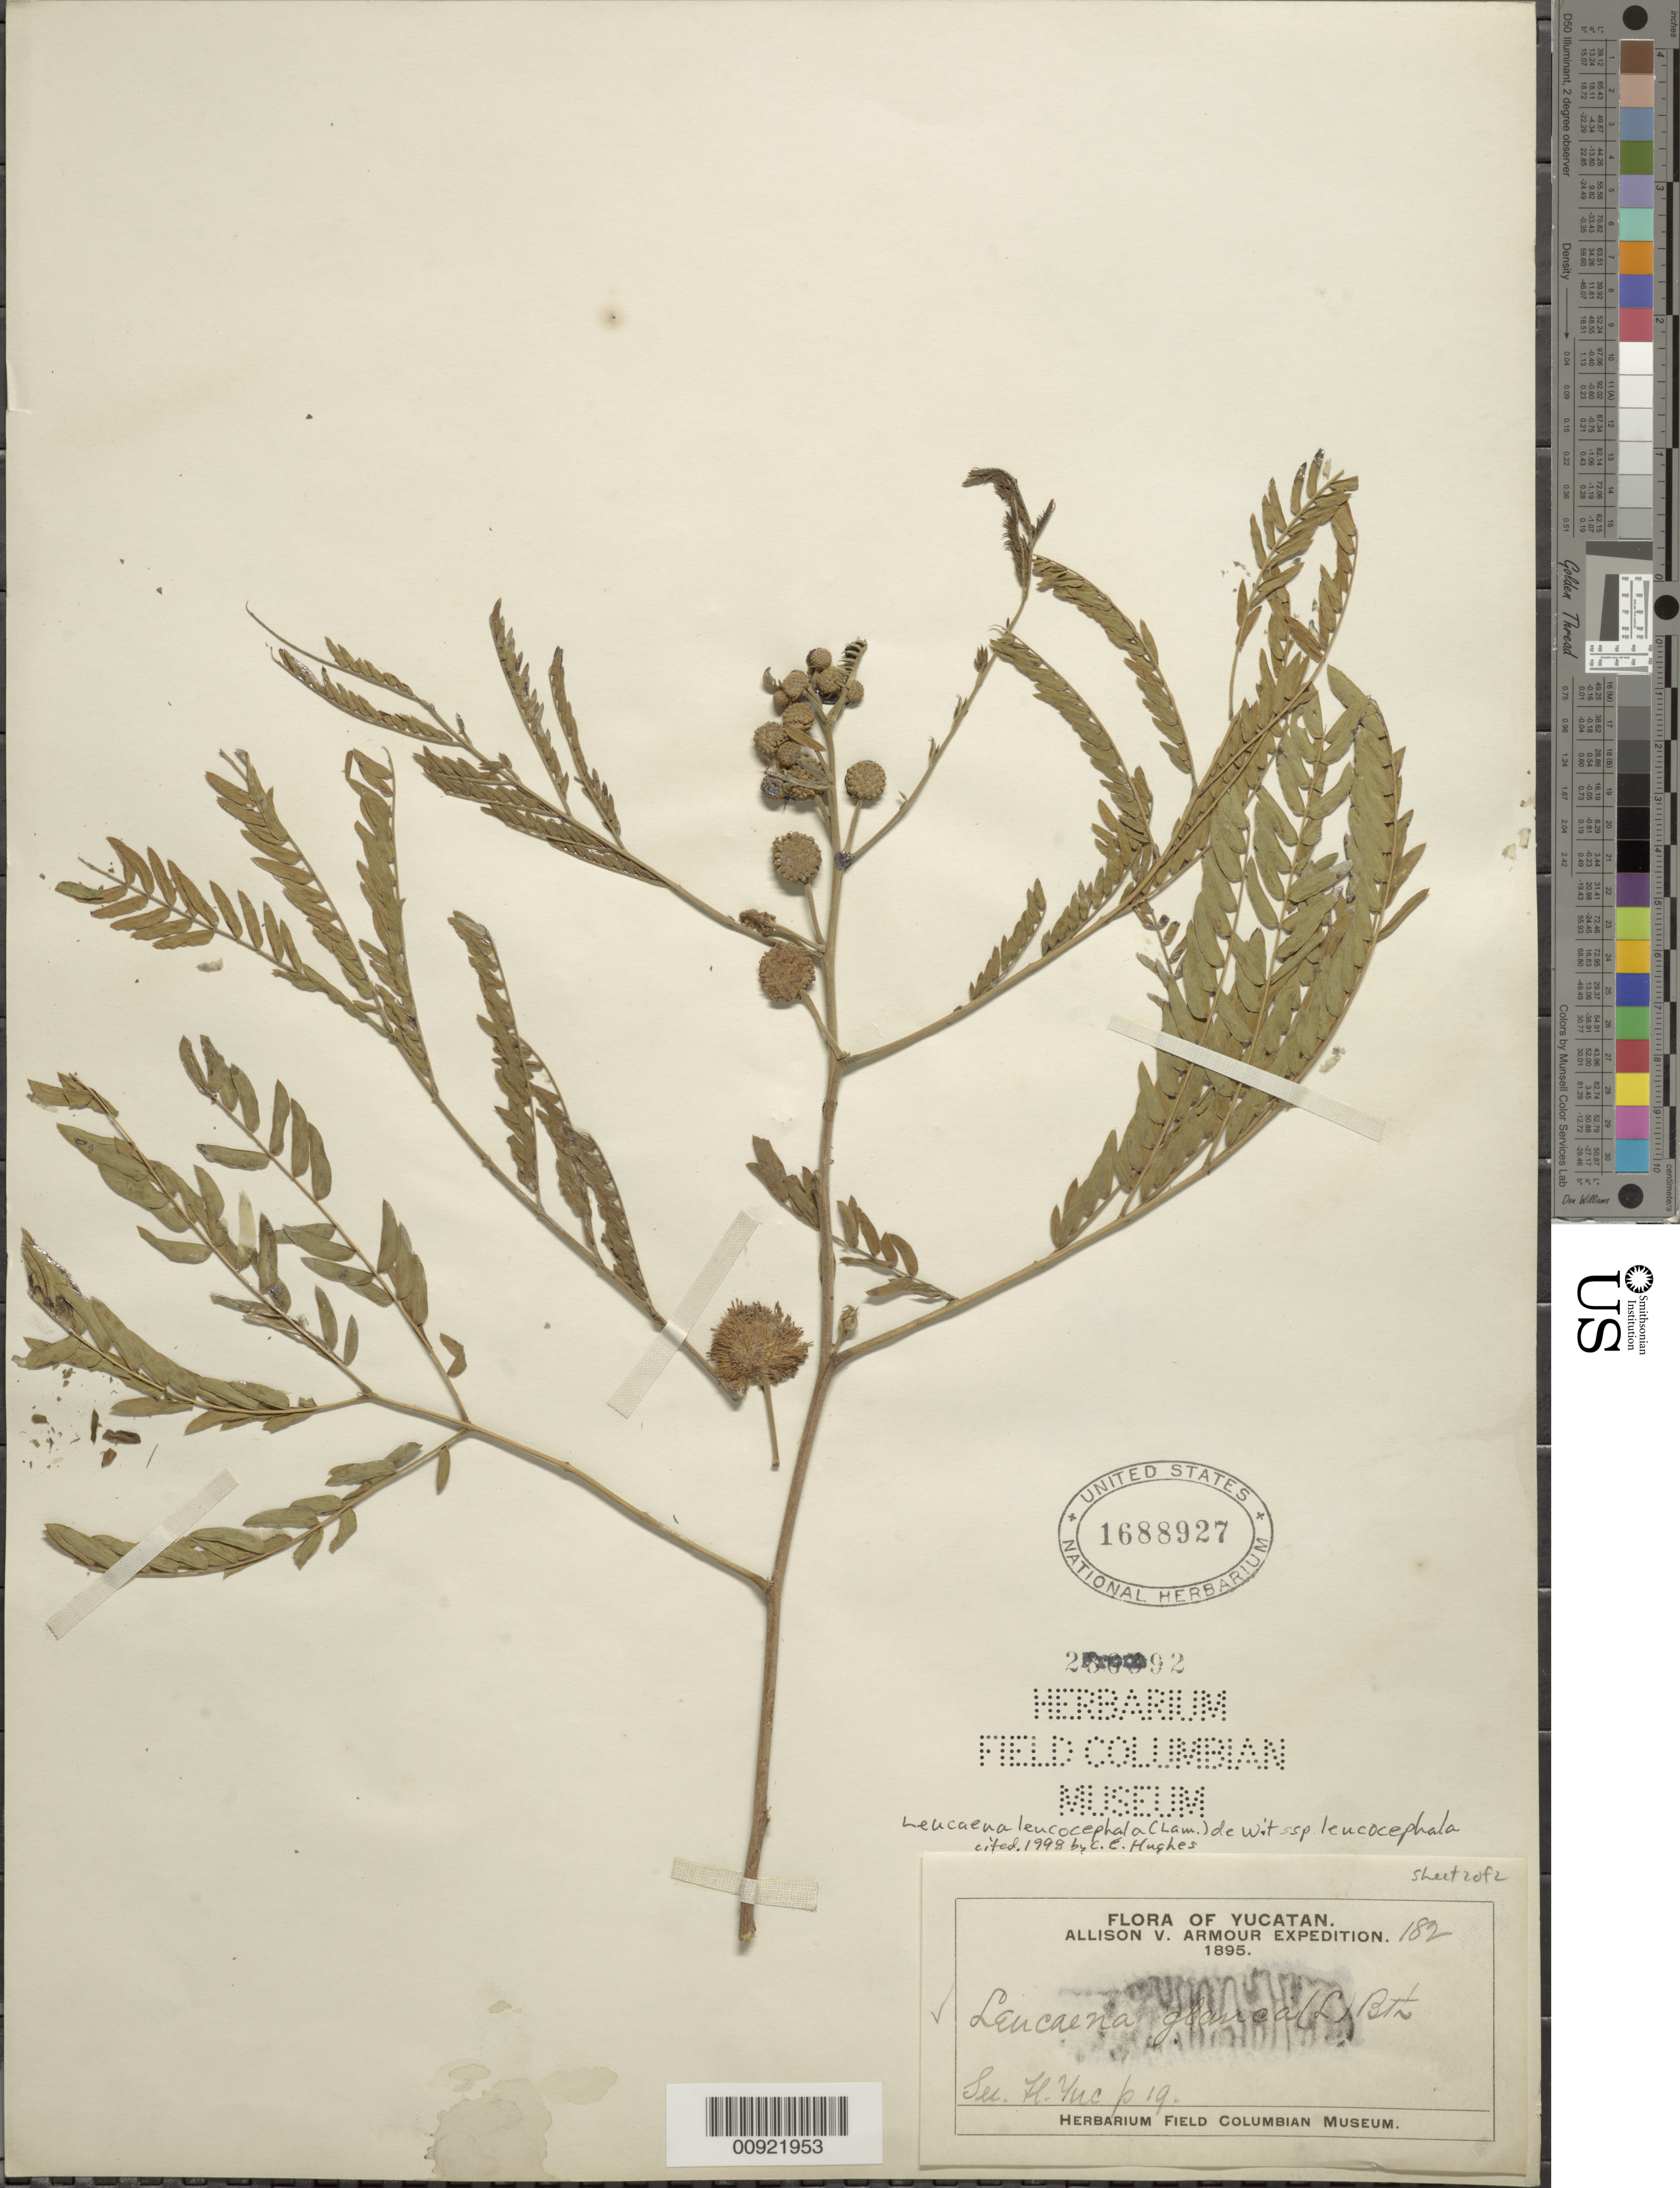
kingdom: Plantae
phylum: Tracheophyta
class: Magnoliopsida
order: Fabales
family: Fabaceae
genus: Leucaena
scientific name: Leucaena leucocephala subsp. leucocephala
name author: (Lam.) de Wit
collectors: Allison V. Armour Expedition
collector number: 182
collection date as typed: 1895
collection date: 1895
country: Mexico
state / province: Yucatán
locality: Yucatán.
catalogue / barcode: US 1688927